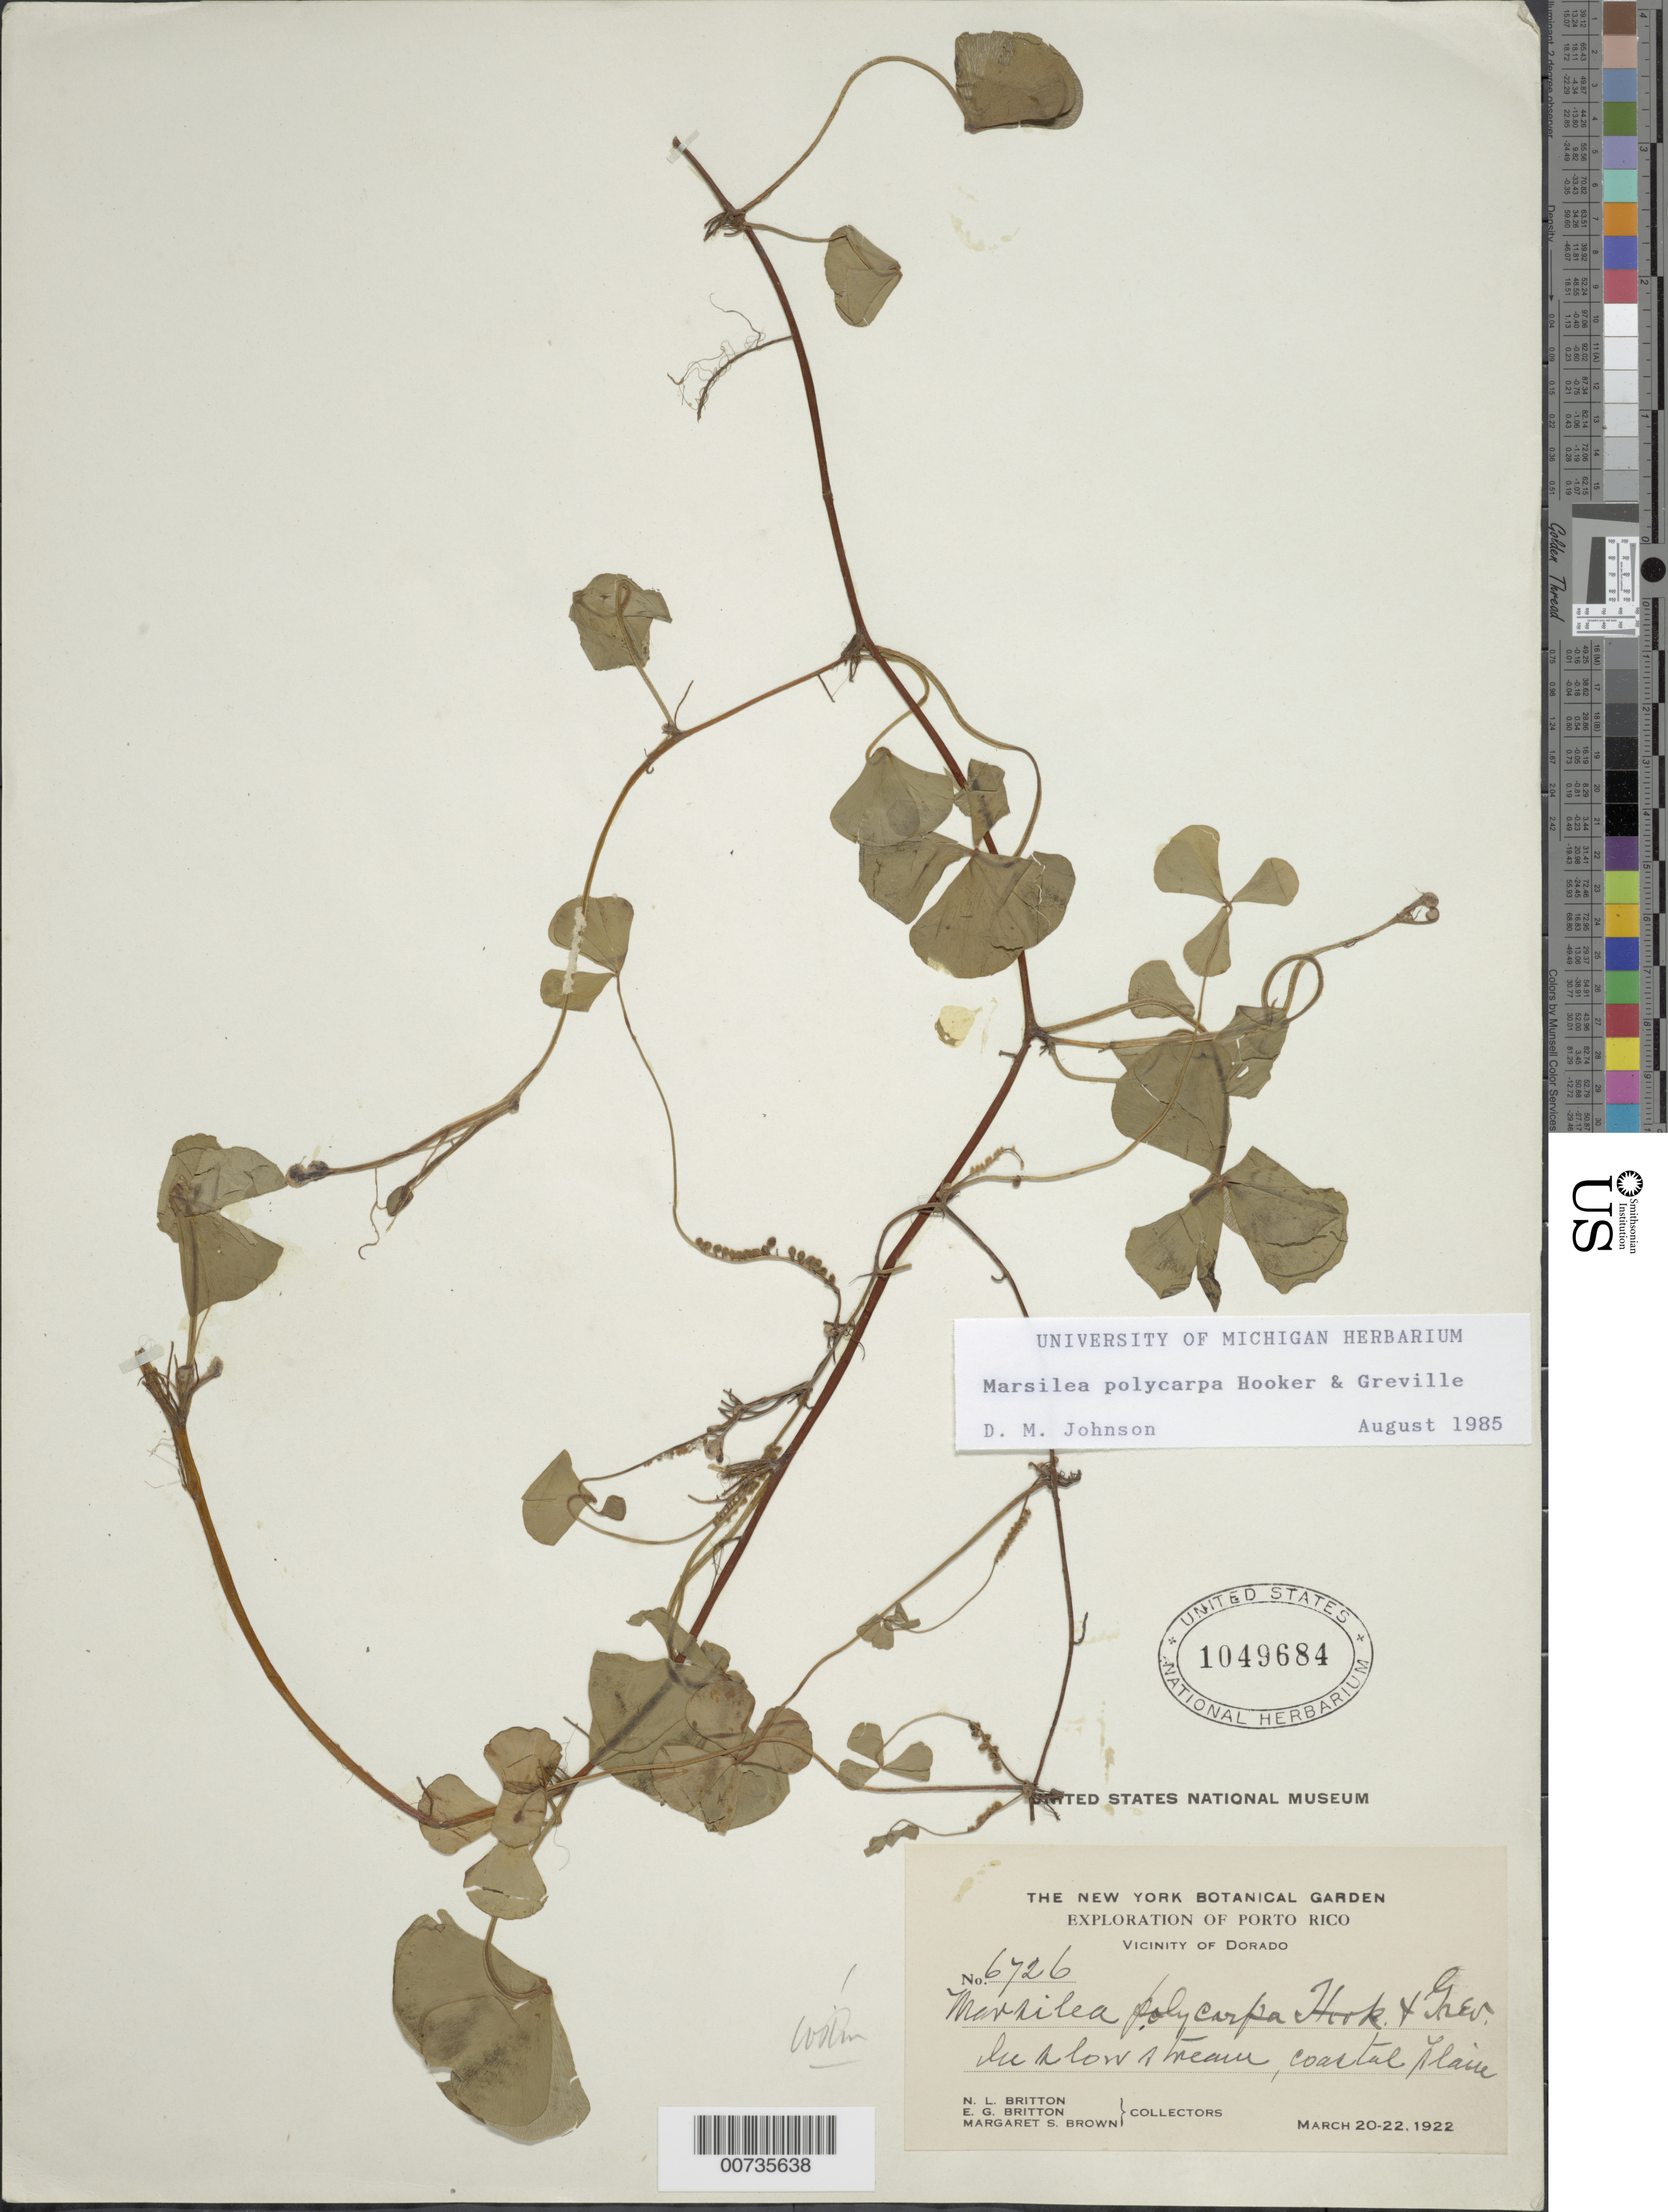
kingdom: Plantae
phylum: Tracheophyta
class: Polypodiopsida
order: Salviniales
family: Marsileaceae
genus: Marsilea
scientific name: Marsilea polycarpa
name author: Hook. & Grev.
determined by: Johnson, D. M.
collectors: N. Britton, E. G. Britton & M. S. Brown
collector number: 6726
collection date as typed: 20 Mar 1922 to 22 Mar 1922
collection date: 1922-03-20/1922-03-22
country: Puerto Rico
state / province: Dorado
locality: Dorado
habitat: In a low stream, coastal plain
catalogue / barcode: US 1049684